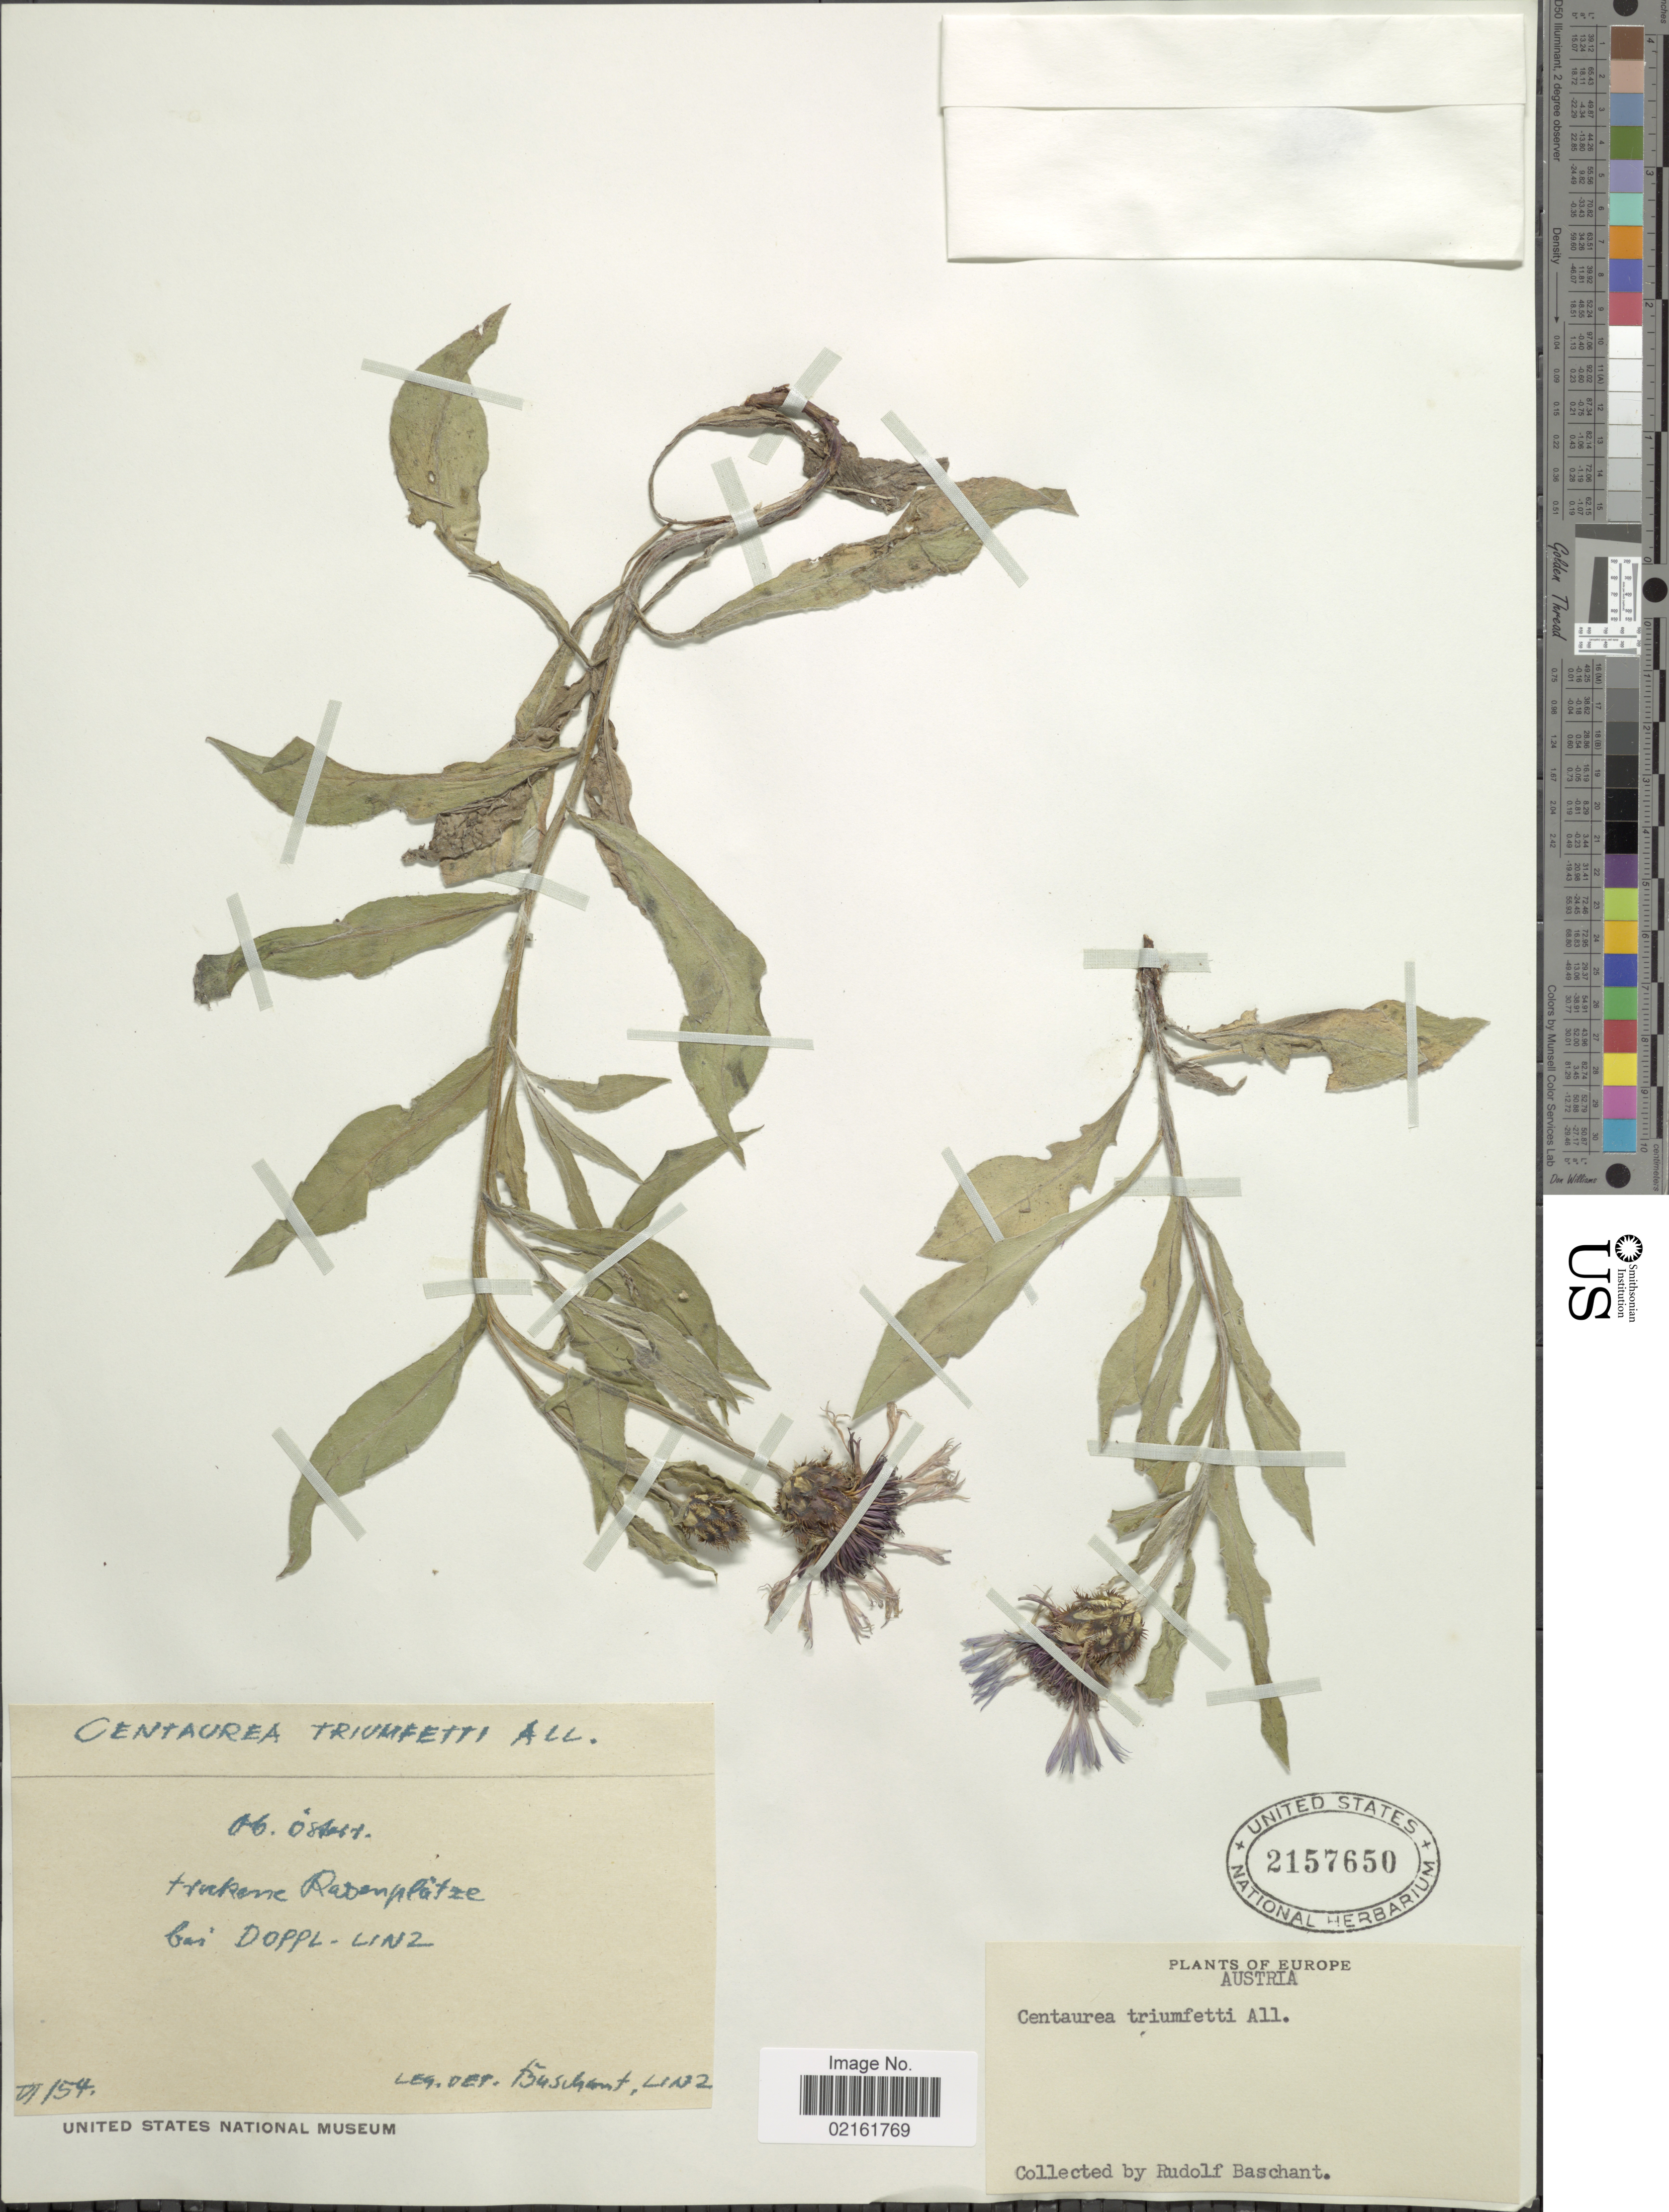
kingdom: Plantae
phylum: Tracheophyta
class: Magnoliopsida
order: Asterales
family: Asteraceae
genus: Centaurea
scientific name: Centaurea triumfetti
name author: All.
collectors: R. Baschant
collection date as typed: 154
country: Austria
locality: Trakene Rasenplatze bei Doppl - Linz [interpreted]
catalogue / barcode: US 2157650